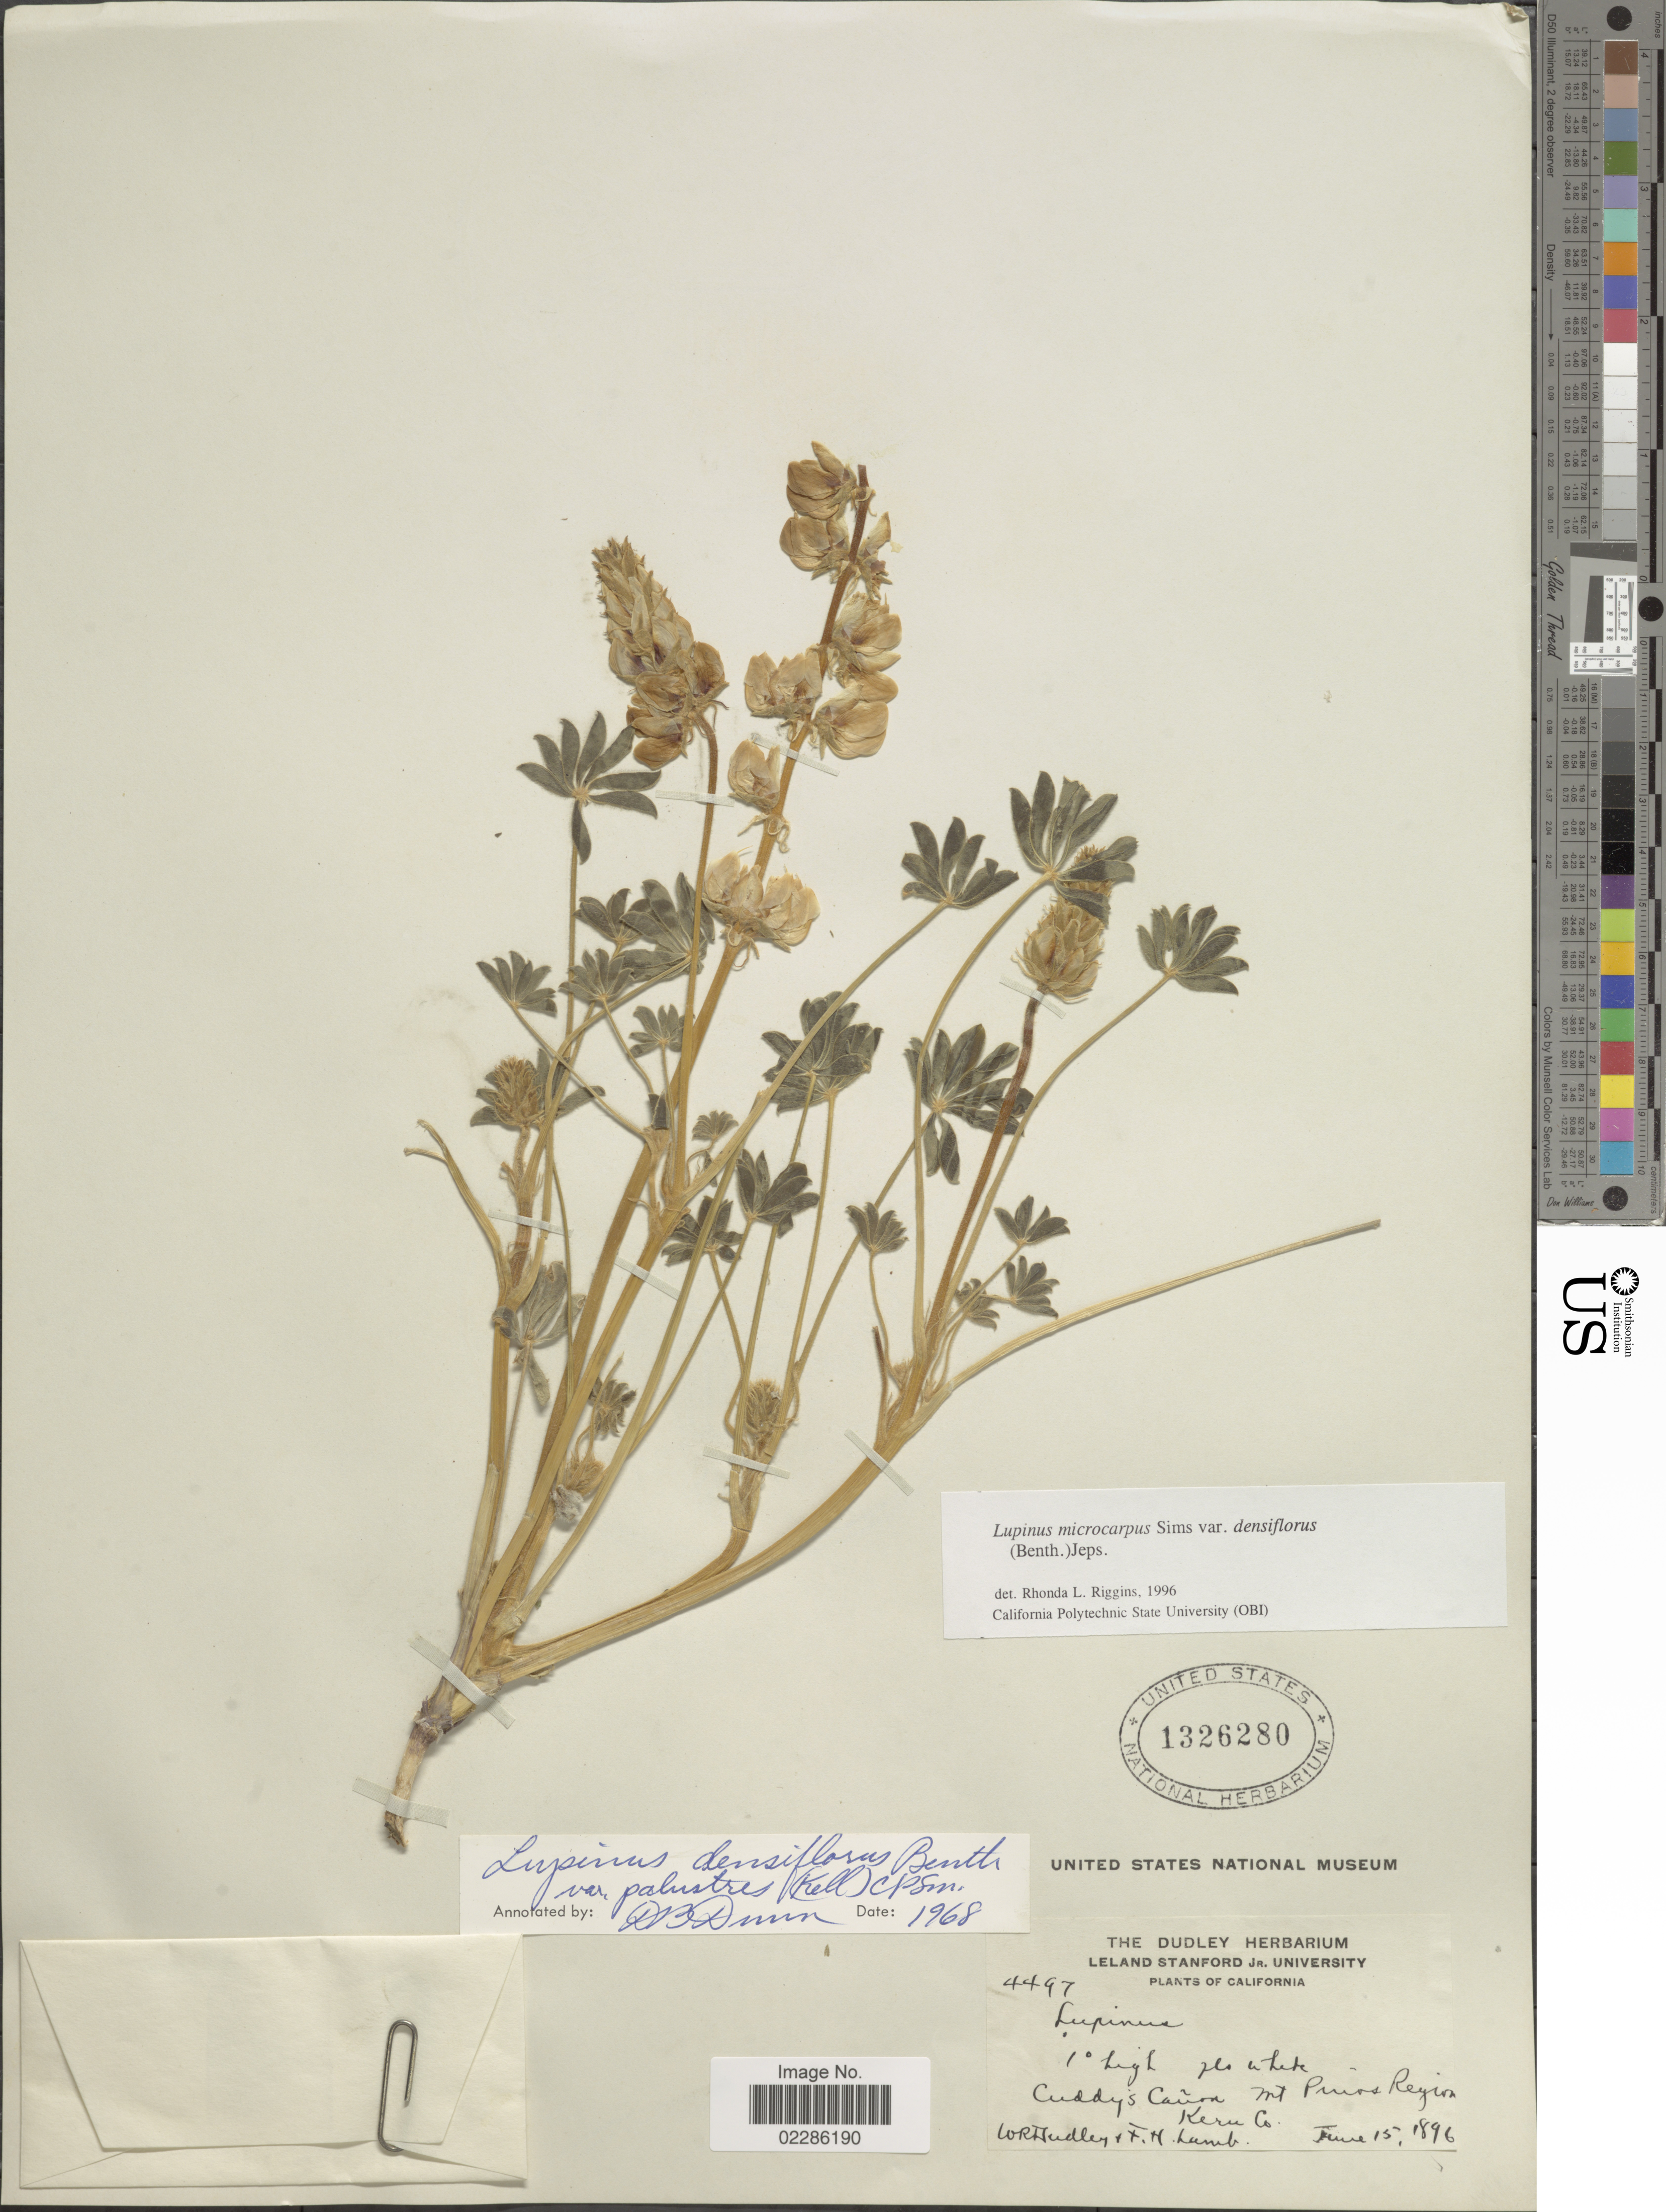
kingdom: Plantae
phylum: Tracheophyta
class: Magnoliopsida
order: Fabales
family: Fabaceae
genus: Lupinus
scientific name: Lupinus microcarpus var. densiflorus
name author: (Benth.) Jeps.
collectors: W. Dudley & F. H. Lamb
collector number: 4497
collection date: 1896-06-15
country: United States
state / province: California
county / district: Kern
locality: Cuddy's Cañon Mt Pinos Region, Kern Co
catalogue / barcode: US 1326280